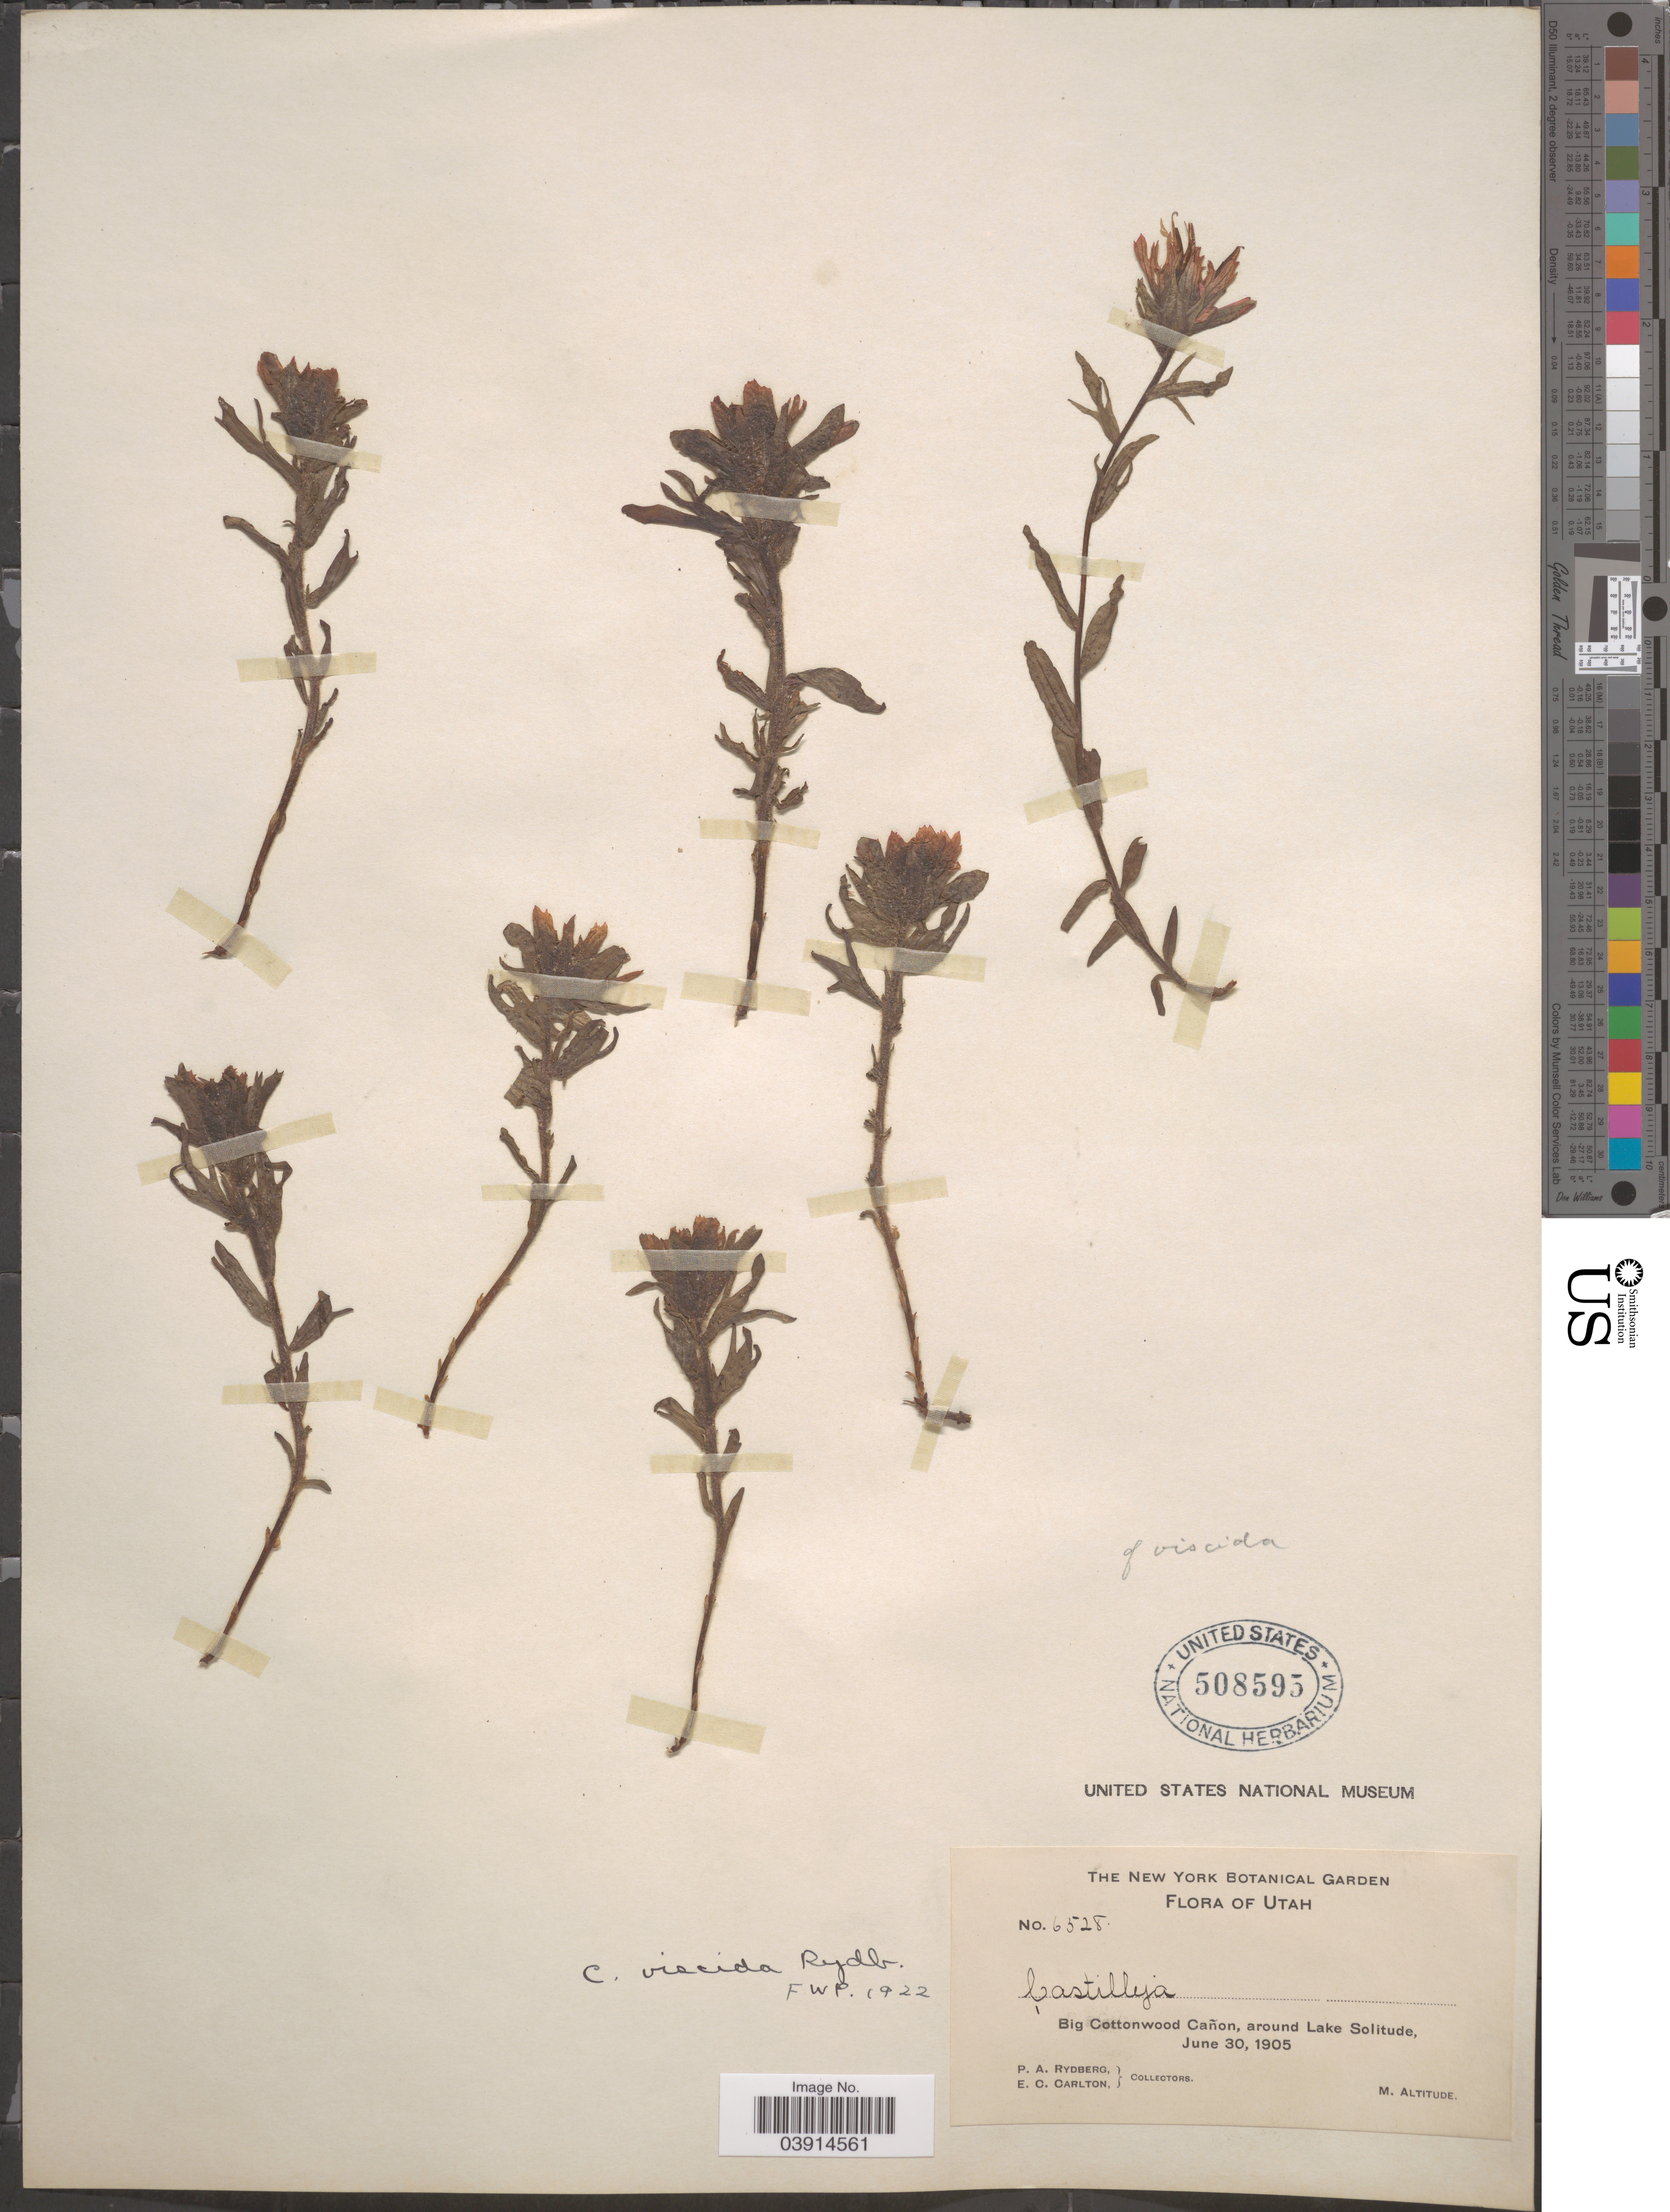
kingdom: Plantae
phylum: Tracheophyta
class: Magnoliopsida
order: Lamiales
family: Orobanchaceae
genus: Castilleja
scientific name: Castilleja viscida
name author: Rydb.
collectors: P. A. Rydberg & E. Carlton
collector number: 6528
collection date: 1905-06-30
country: United States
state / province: Utah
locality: Big Cottonwood Cañon, around Lake Solitude.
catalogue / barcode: US 508595